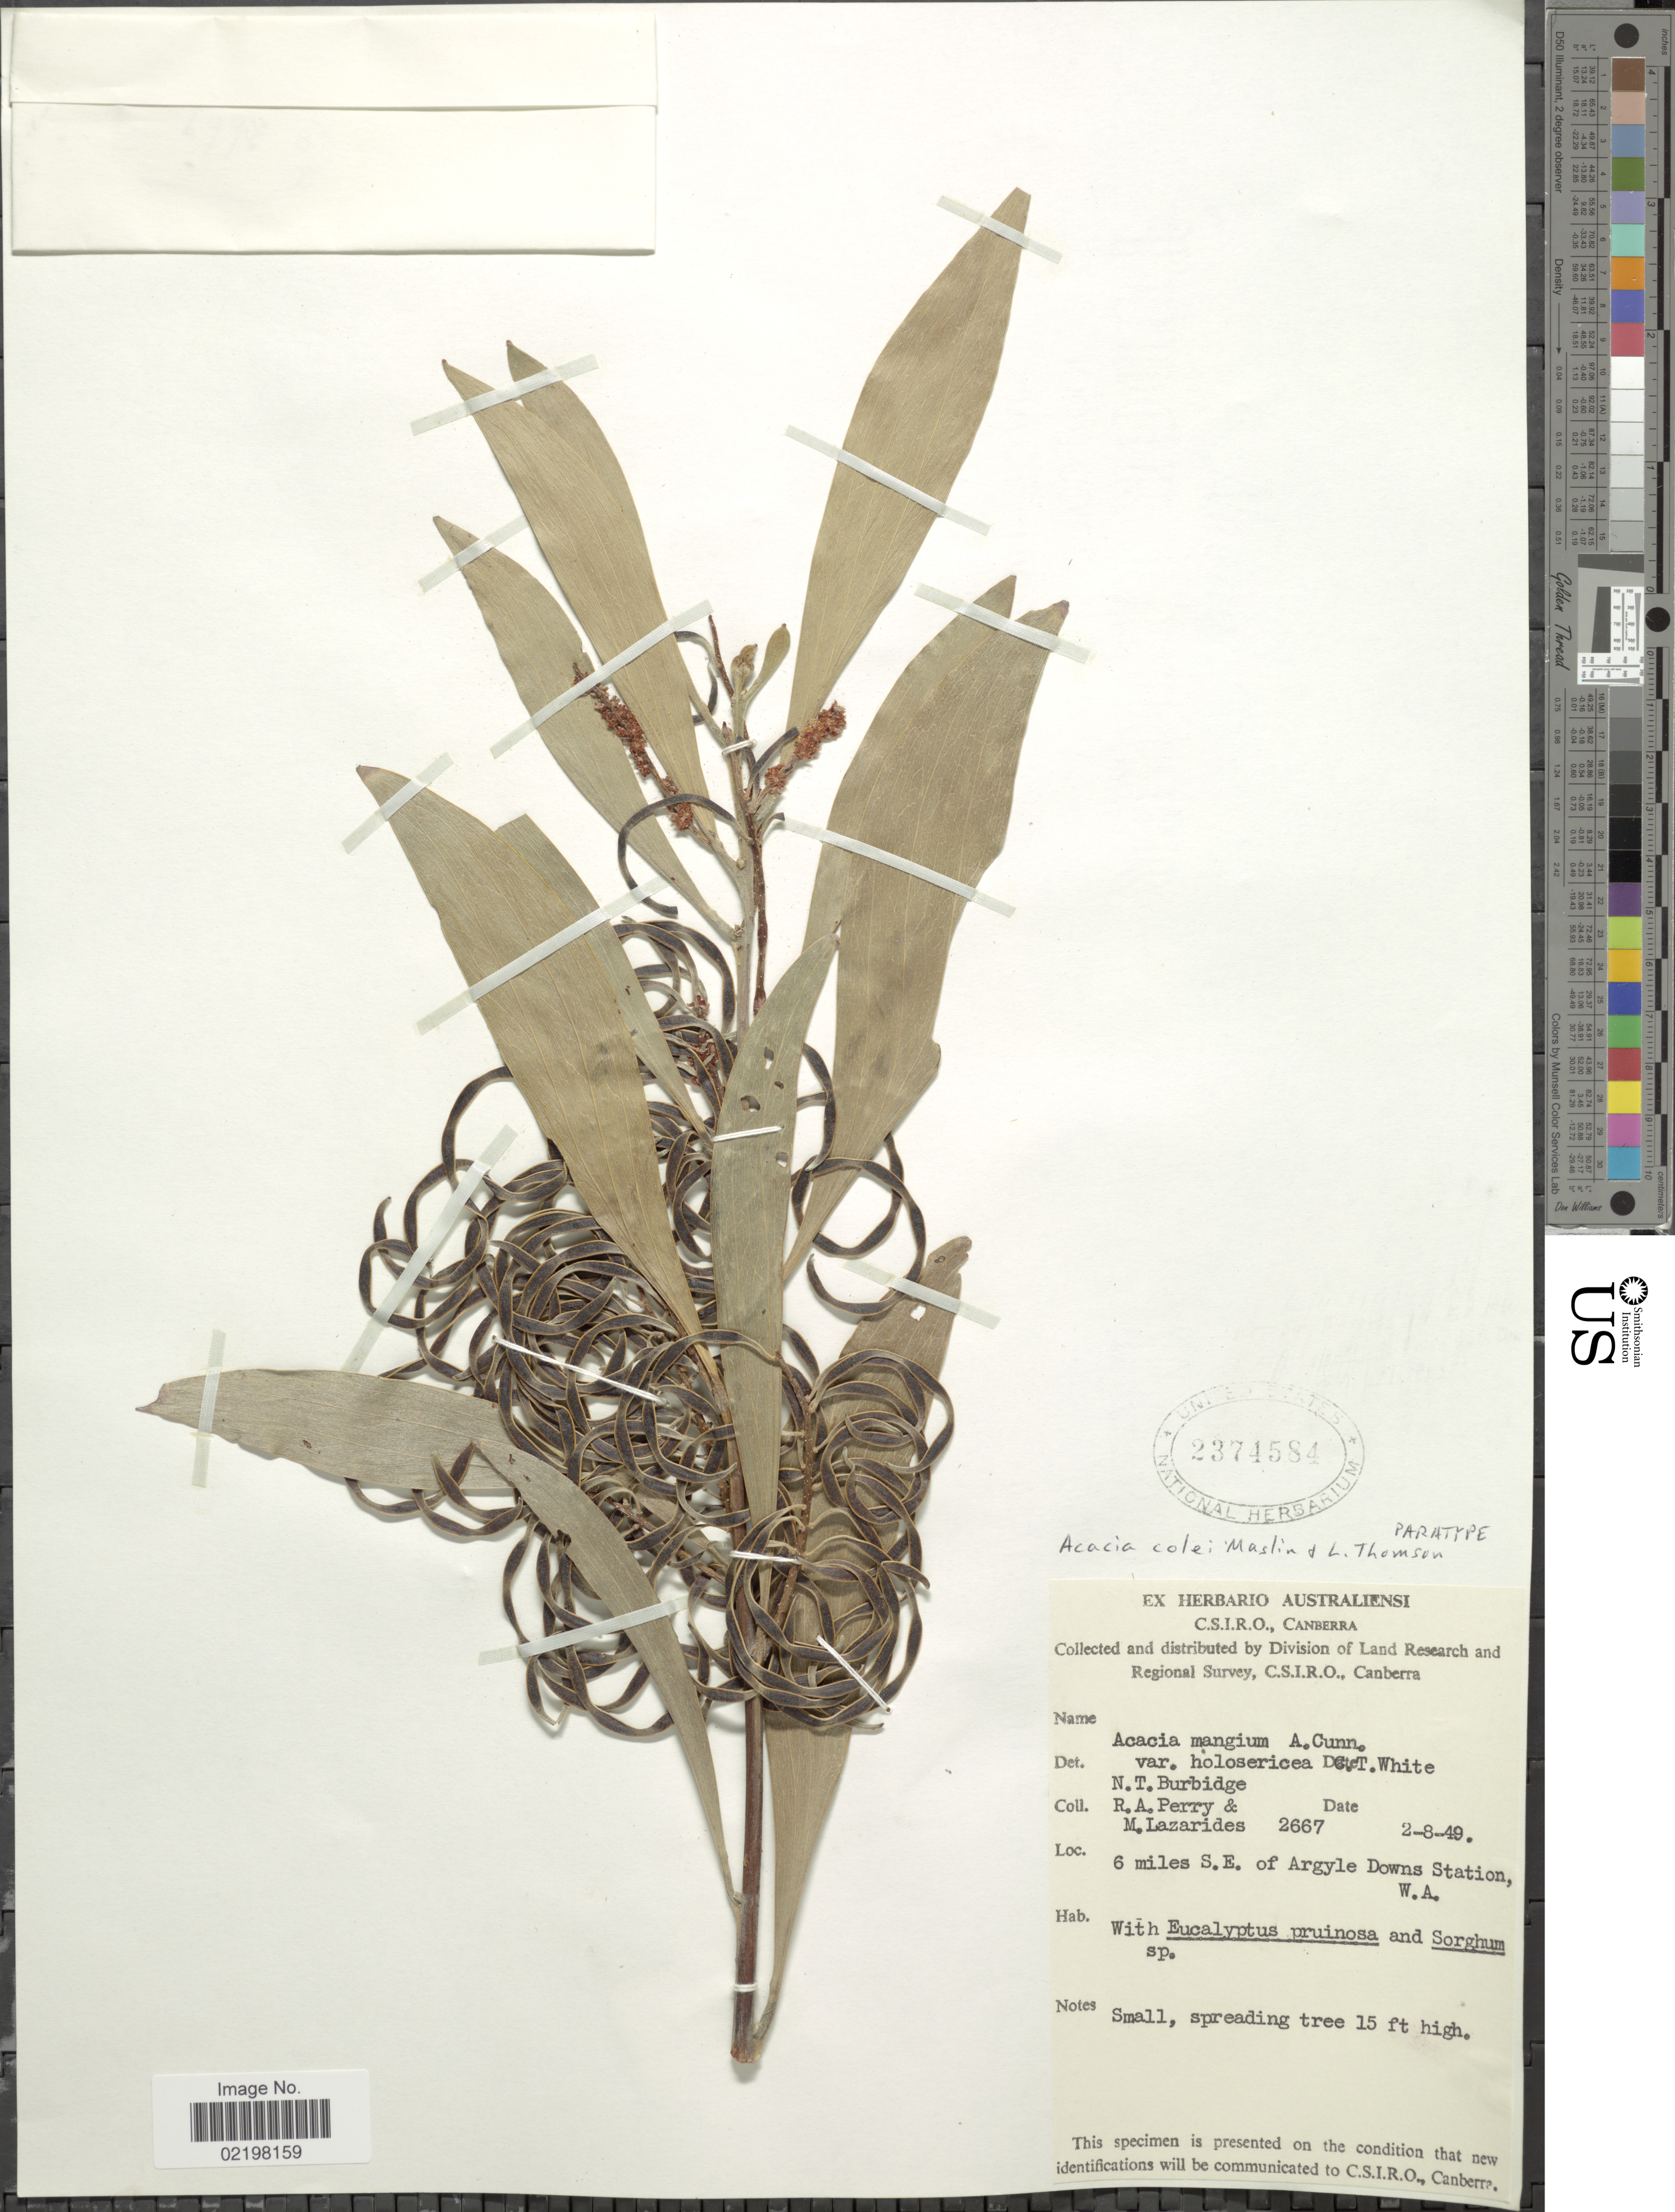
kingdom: Plantae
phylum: Tracheophyta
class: Magnoliopsida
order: Fabales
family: Fabaceae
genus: Acacia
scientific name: Acacia colei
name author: Maslin & L.A.J. Thomson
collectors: Perry, R. A. & M. Lazarides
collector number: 2667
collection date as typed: Transcribed d/m/y: 2/8/49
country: Australia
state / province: Western Australia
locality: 6 miles S.E. of Argyle Downs Station, W.A.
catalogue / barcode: US 2374584